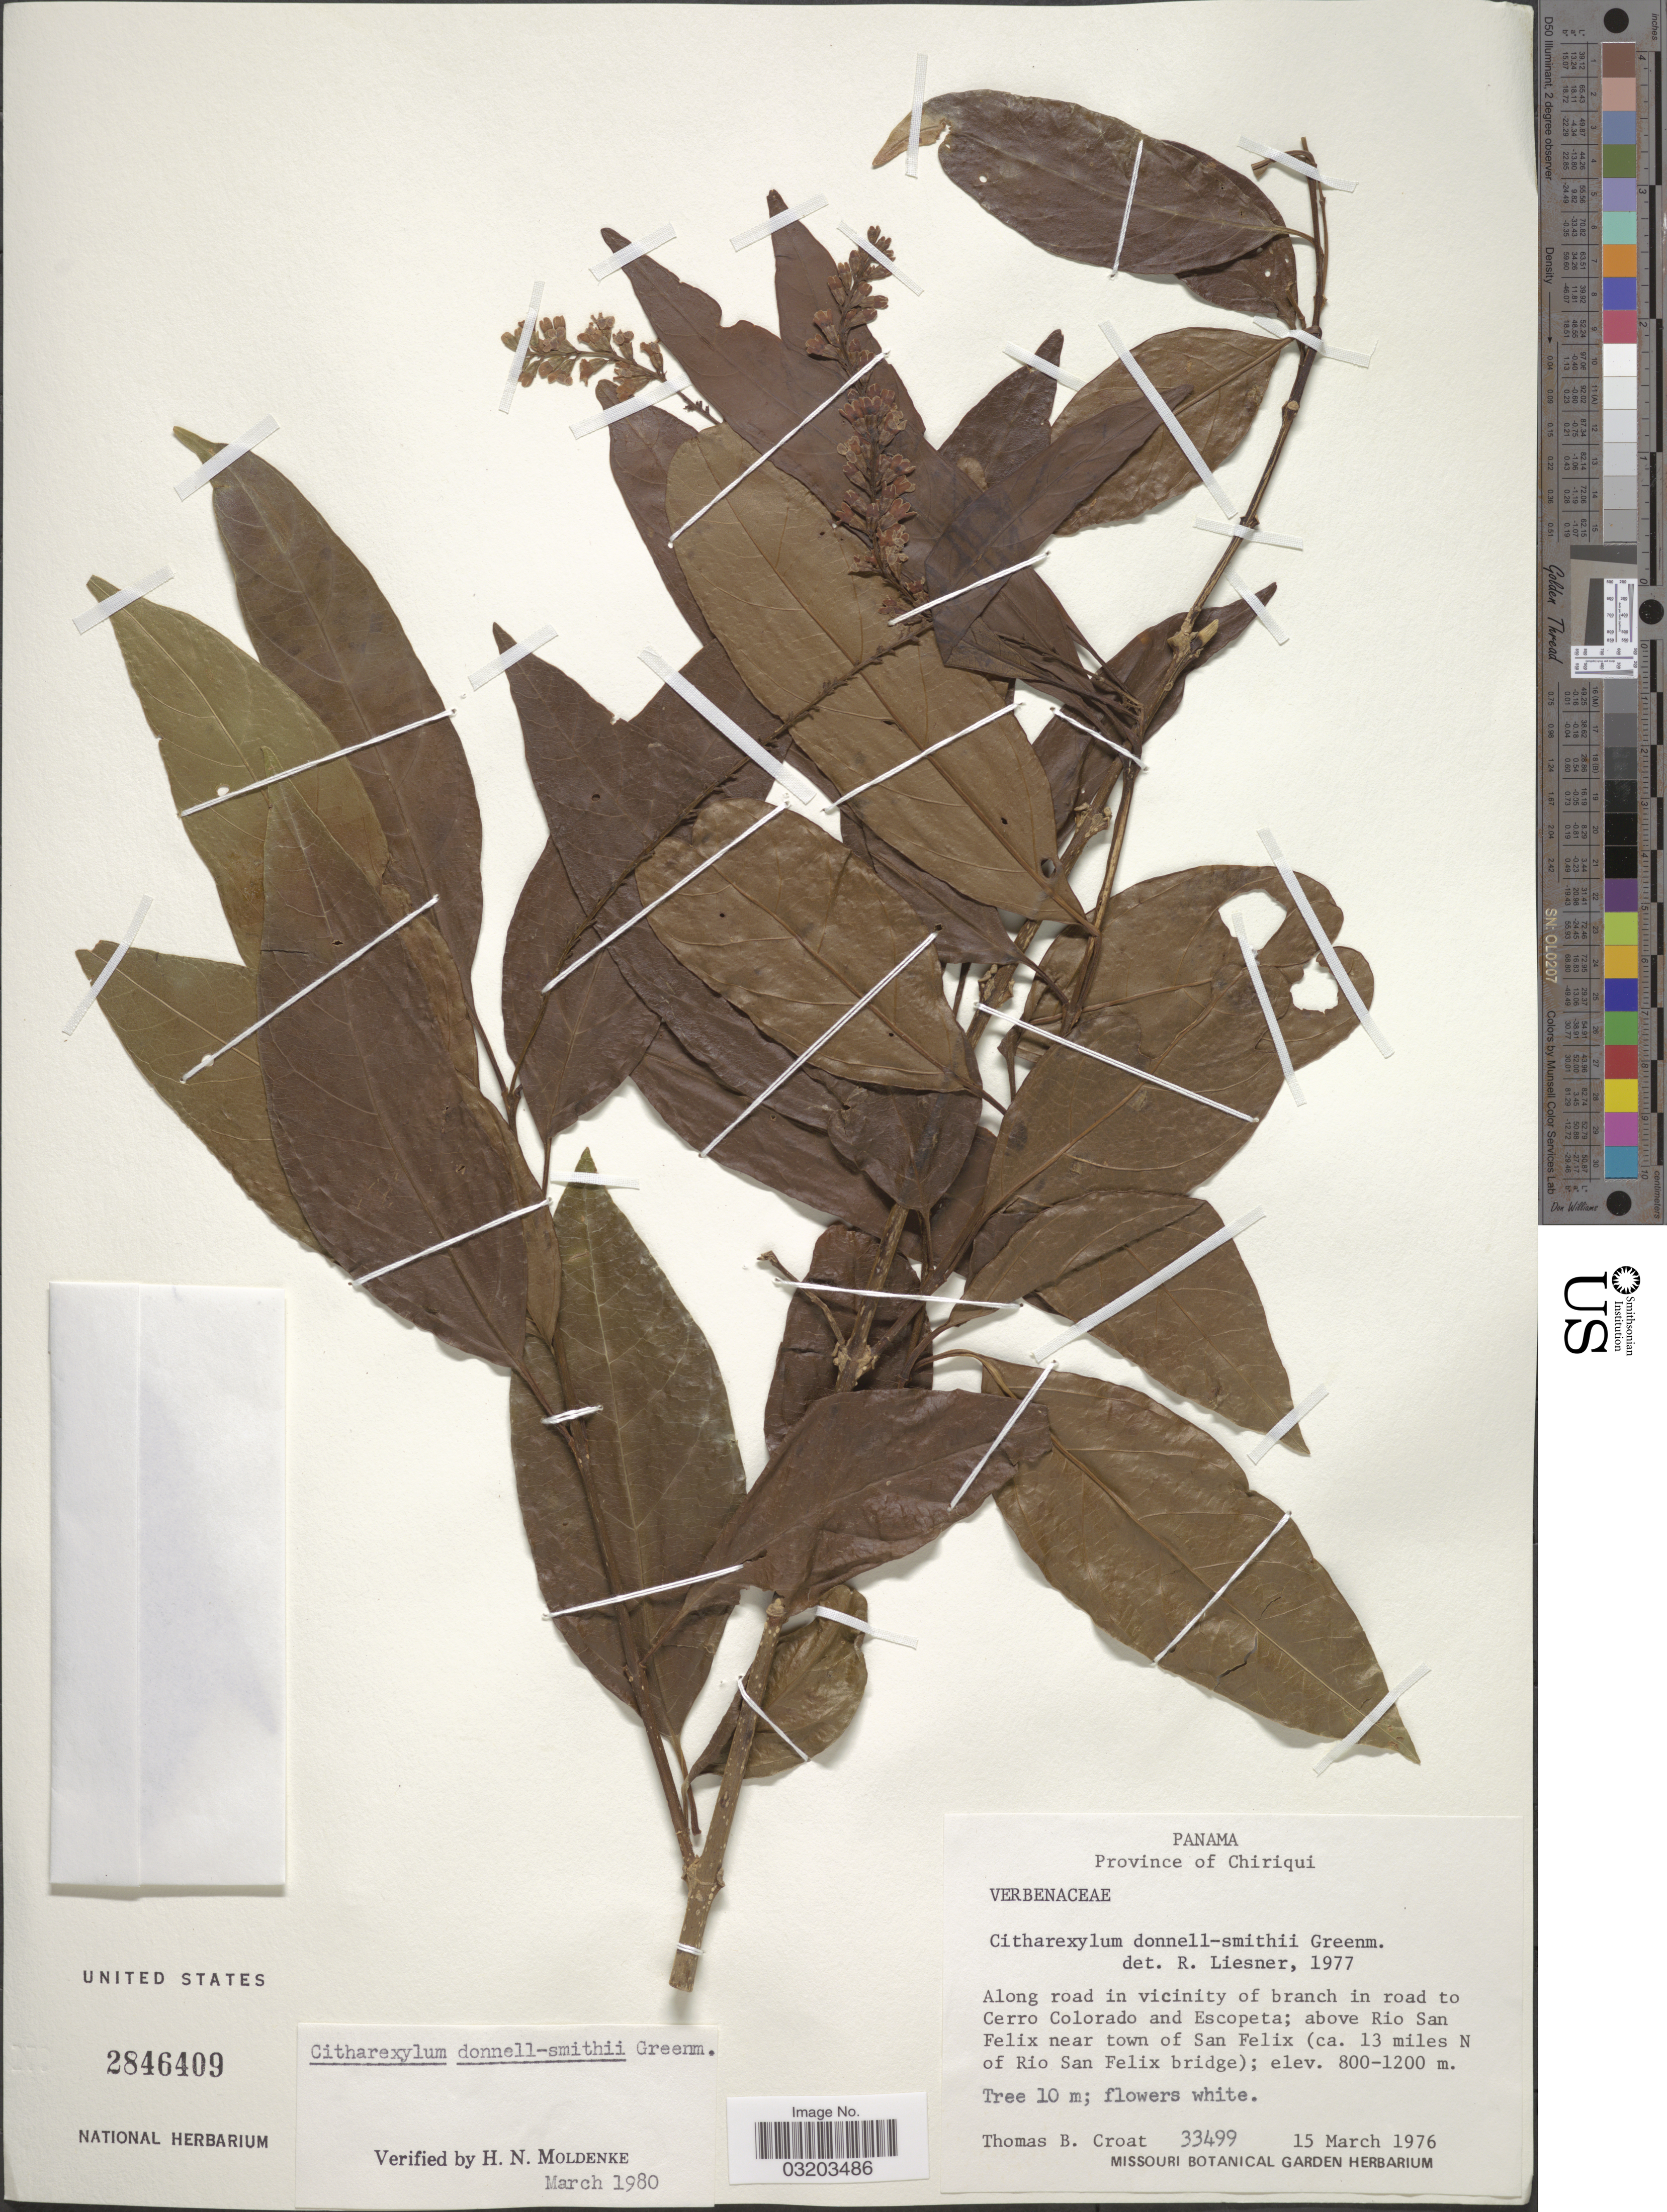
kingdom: Plantae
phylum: Tracheophyta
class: Magnoliopsida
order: Lamiales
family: Verbenaceae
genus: Citharexylum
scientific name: Citharexylum donnell-smithii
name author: Greenm.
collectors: T. B. Croat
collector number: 33499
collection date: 1976-03-15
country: Panama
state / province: Chiriqui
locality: Along road in vicinity of branch in road to Cerro Colorado and Escopeta; above Rio San Felix near town of San Felix (ca. 23 miles N of Rio San Felix bridge).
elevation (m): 800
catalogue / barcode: US 2846409